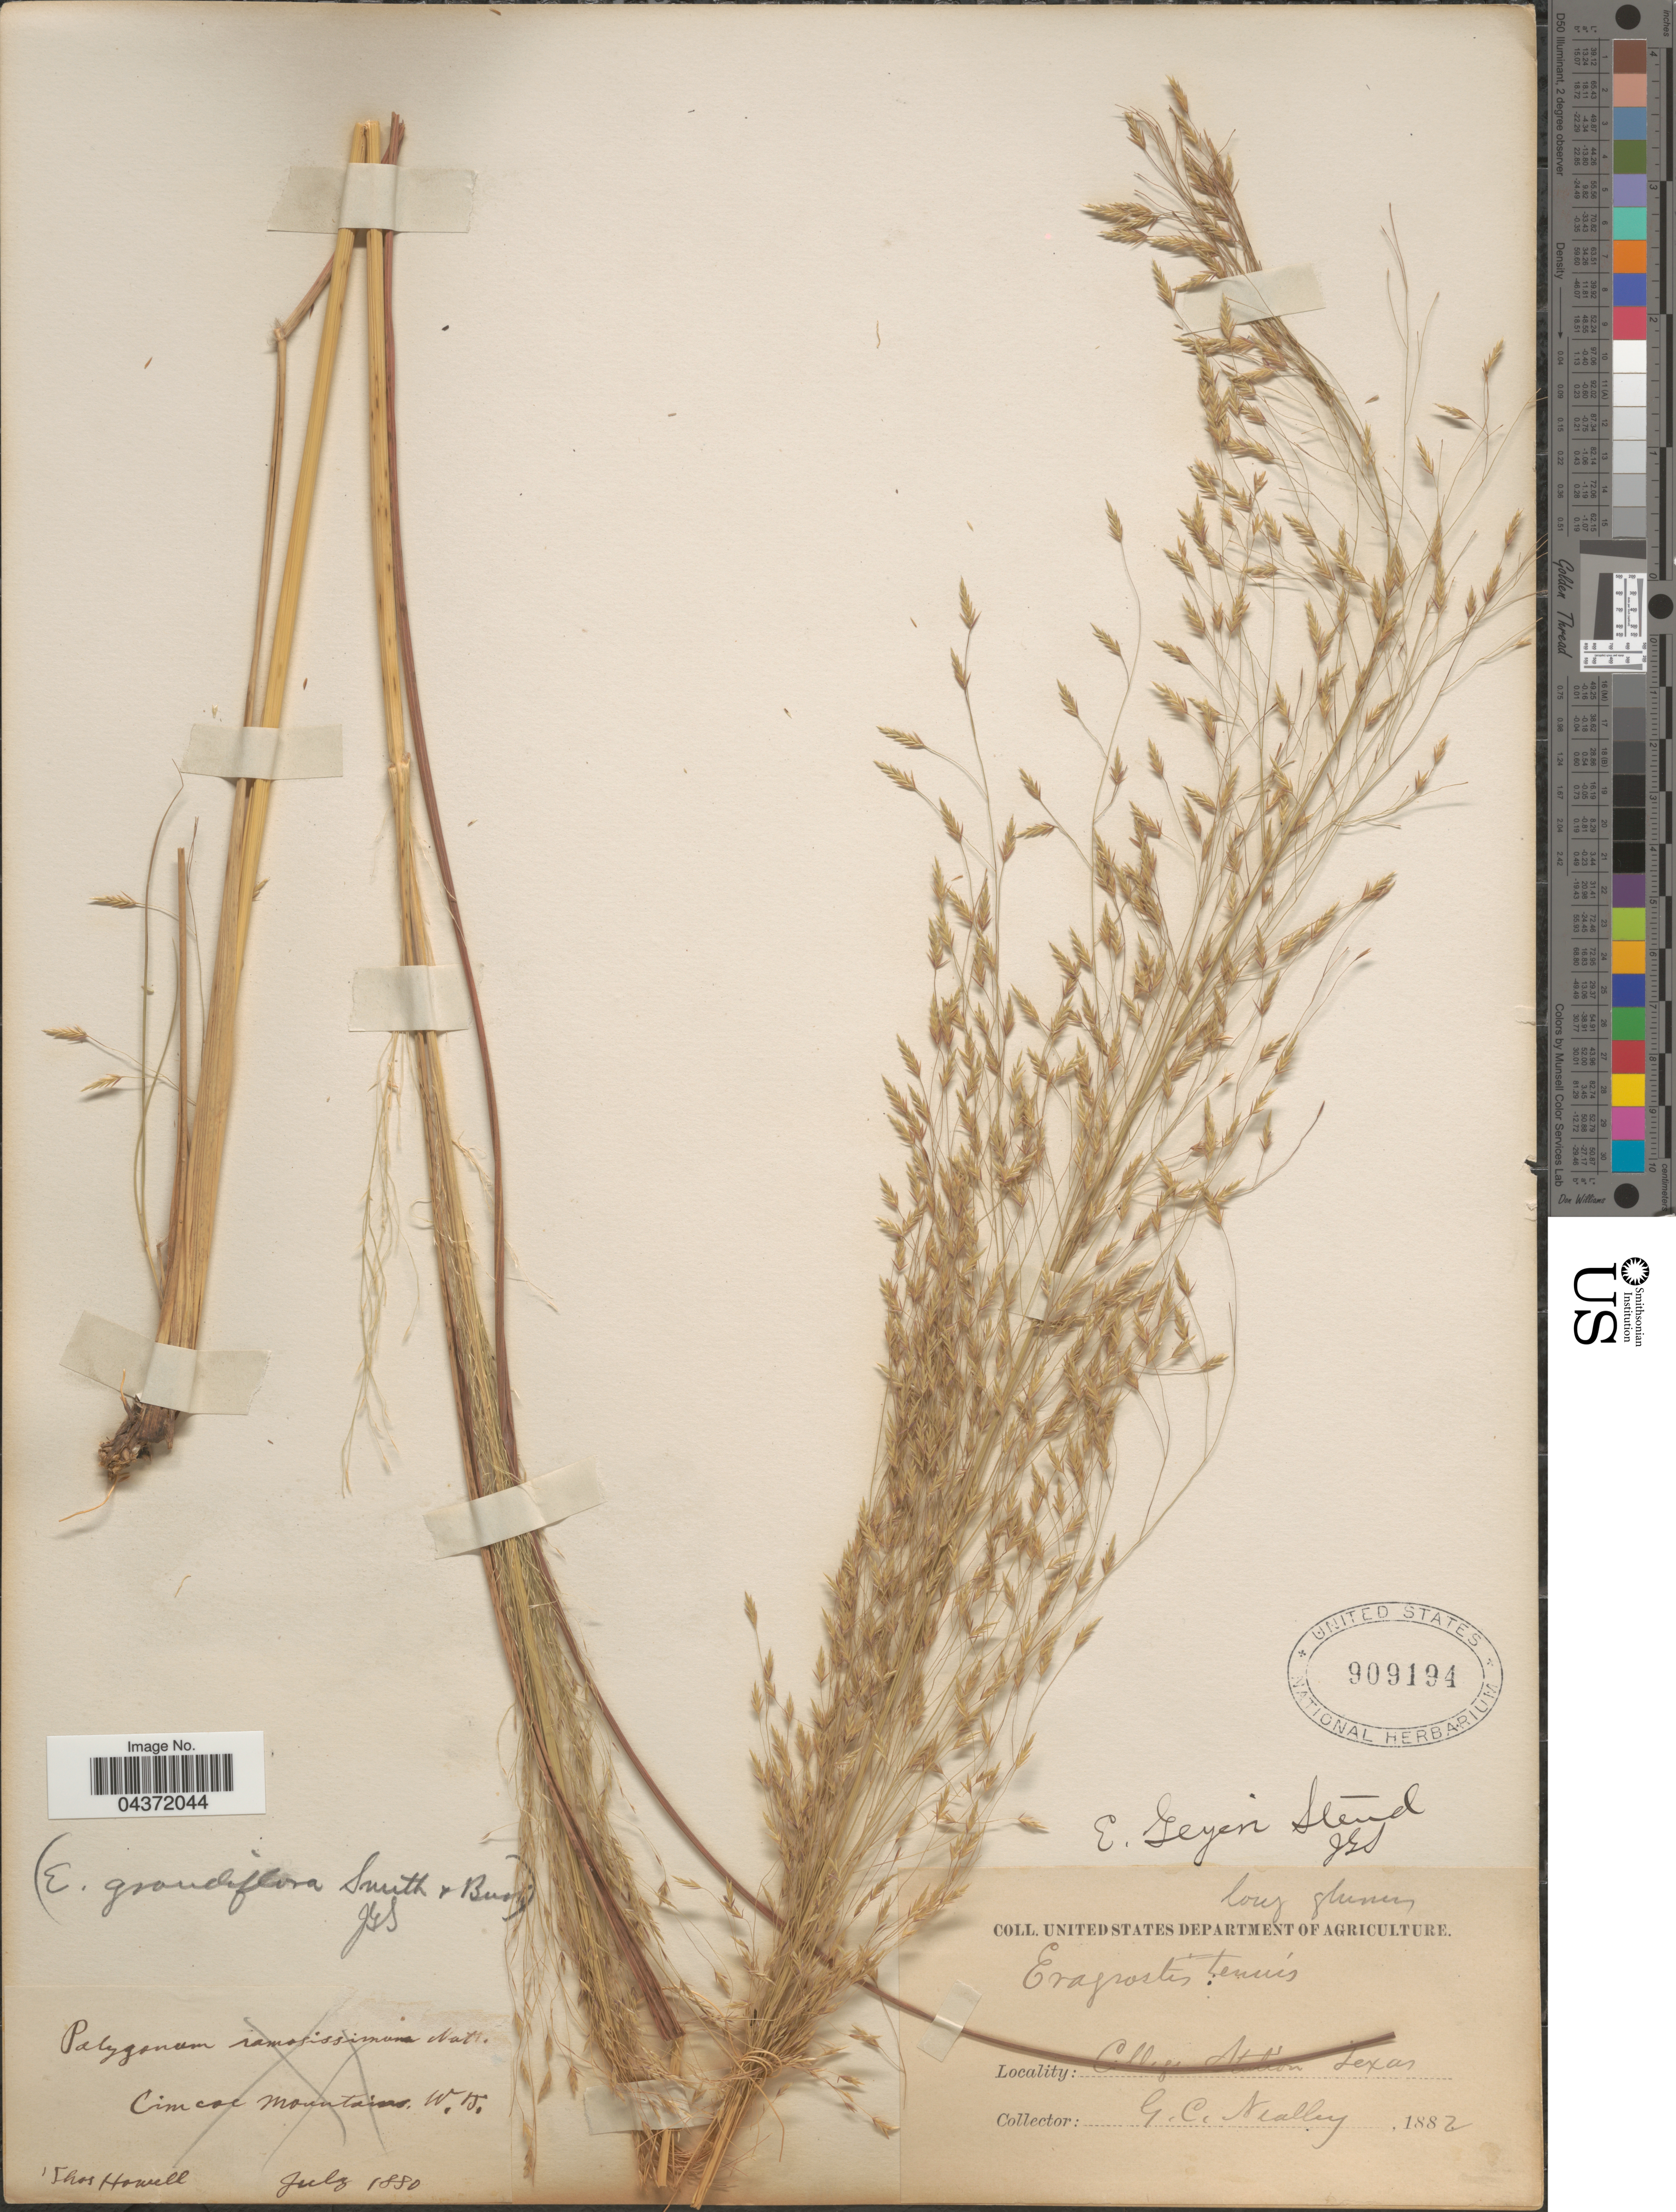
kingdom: Plantae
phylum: Tracheophyta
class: Liliopsida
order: Poales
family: Poaceae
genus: Eragrostis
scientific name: Eragrostis trichodes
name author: (Nutt.) Alph. Wood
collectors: G. C. Nealley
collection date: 1882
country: United States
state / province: Texas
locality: College Station.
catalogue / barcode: US 909194